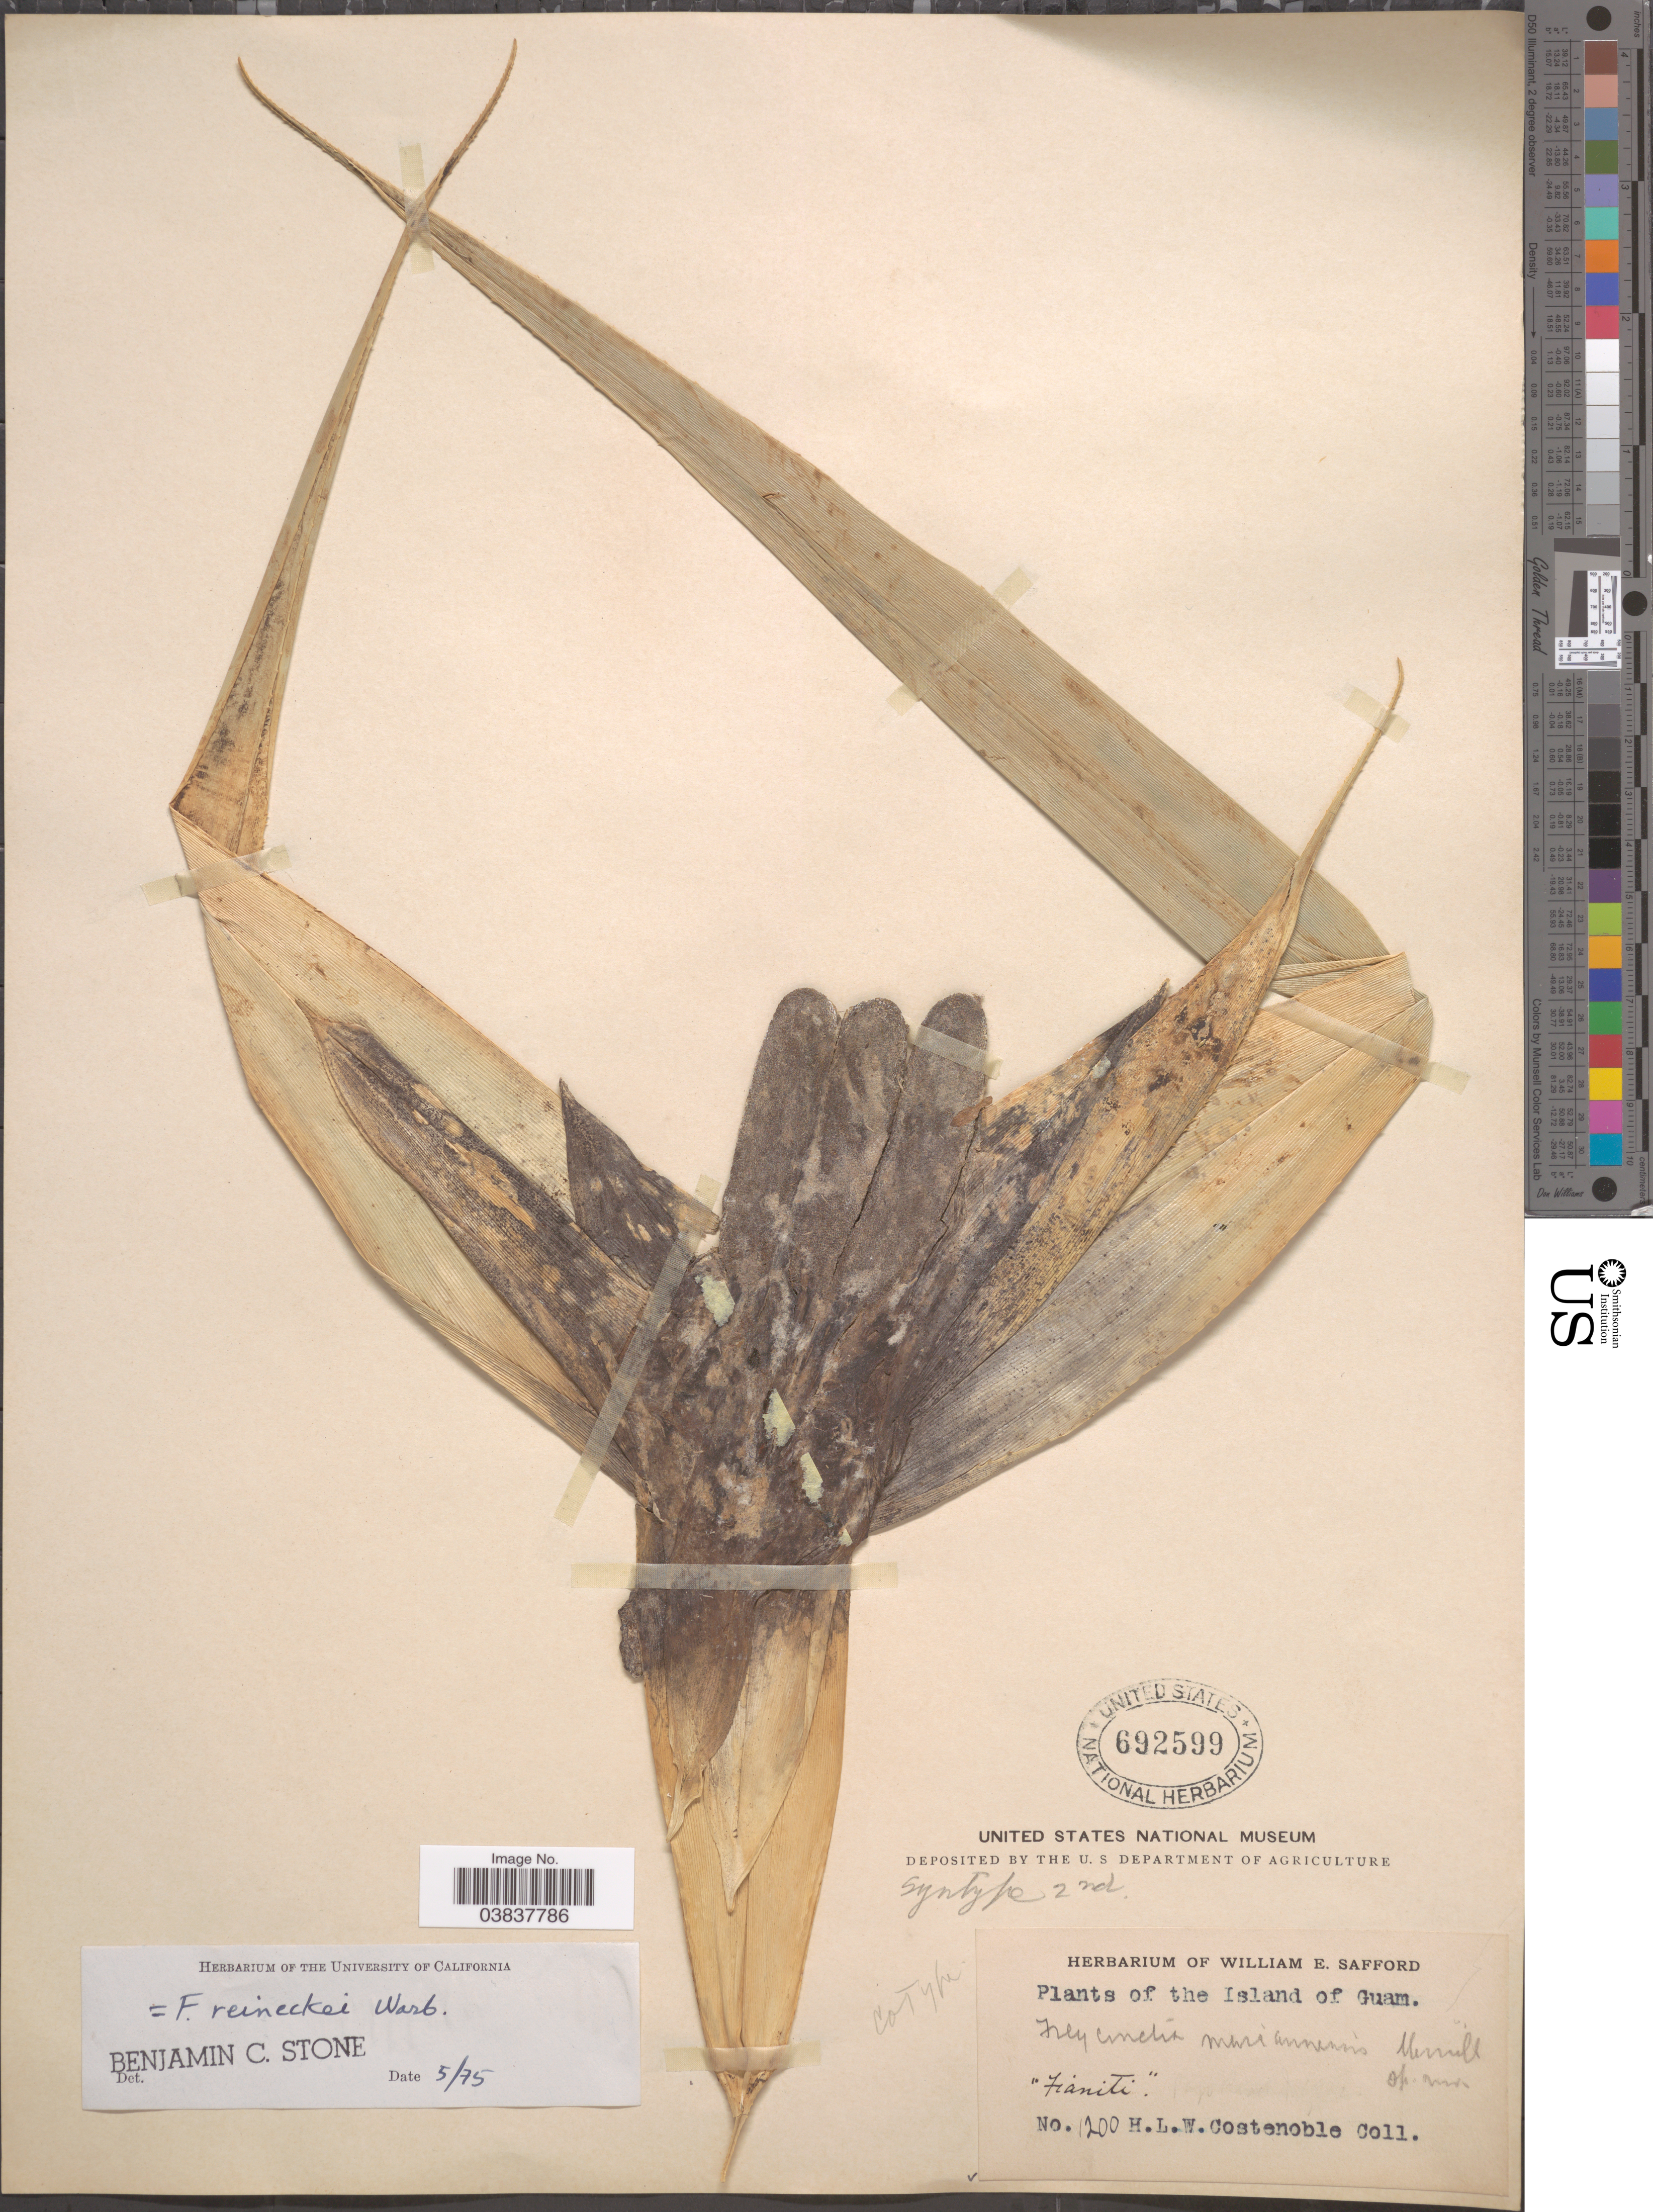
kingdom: Plantae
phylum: Tracheophyta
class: Liliopsida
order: Pandanales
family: Pandanaceae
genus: Freycinetia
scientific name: Freycinetia reineckei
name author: Warb. ex Reinecke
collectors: H. Costenoble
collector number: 1200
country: Guam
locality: Island of Guam.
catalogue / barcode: US 692599